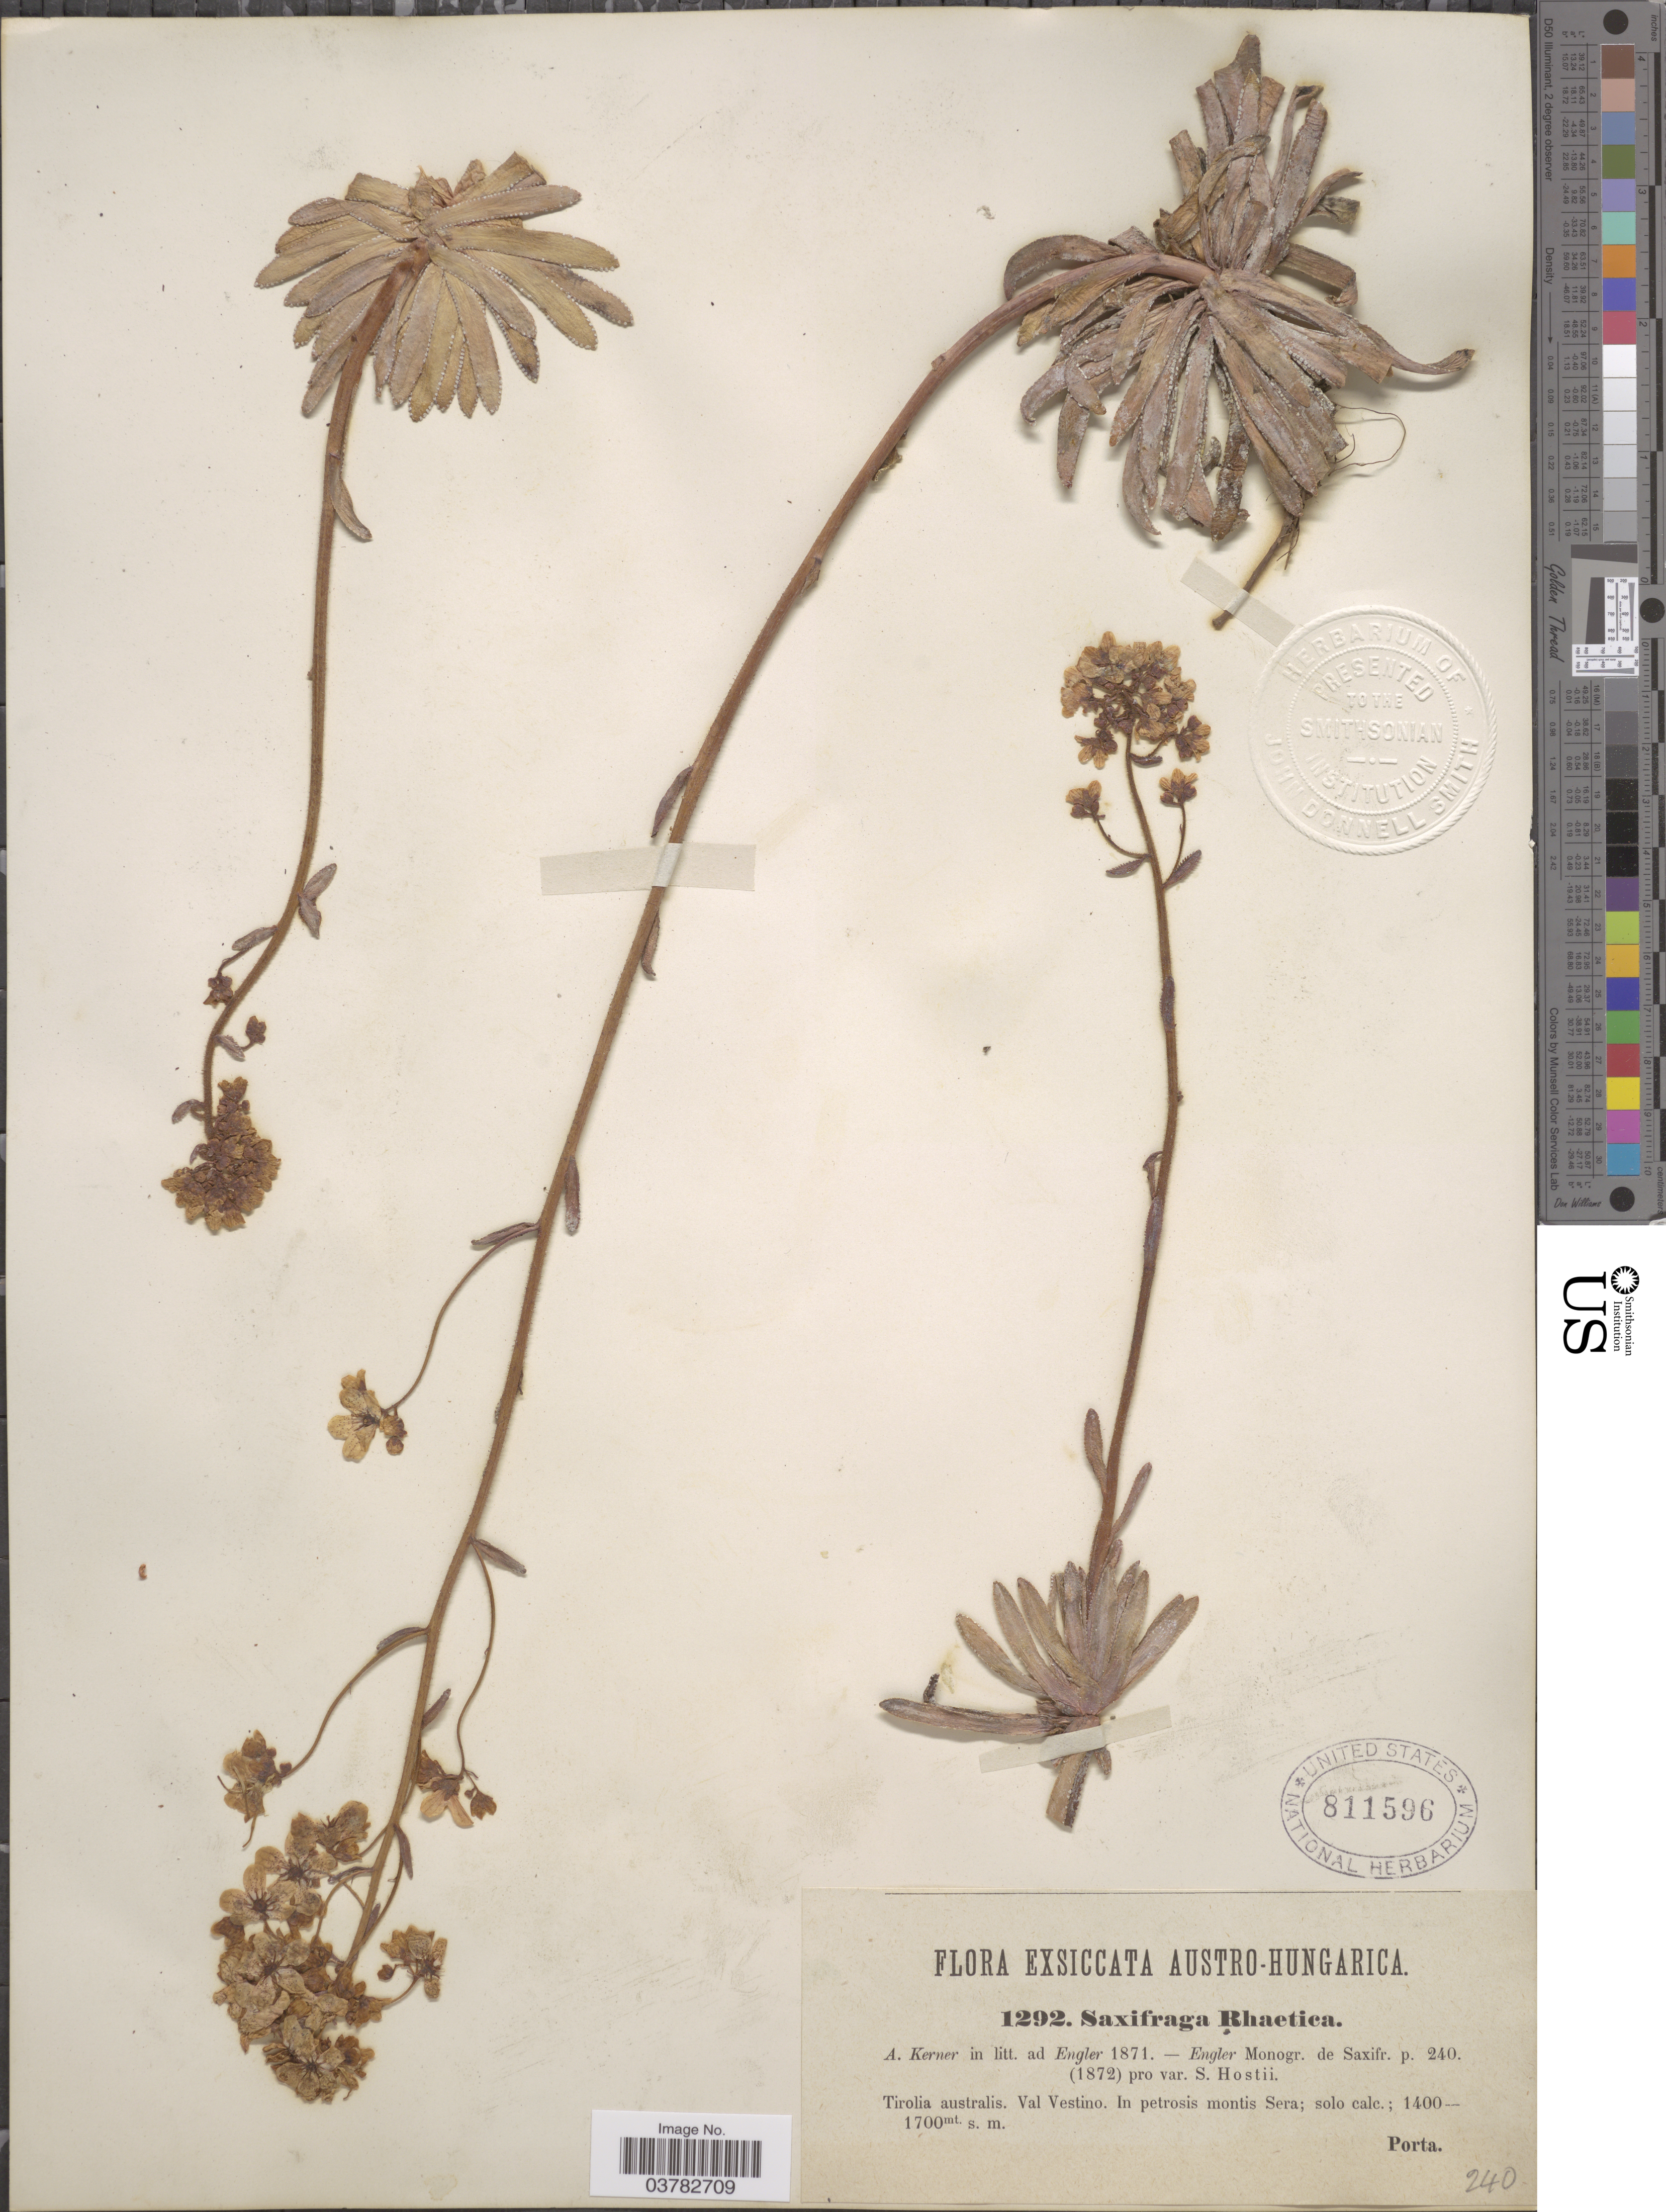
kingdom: Plantae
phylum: Tracheophyta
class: Magnoliopsida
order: Saxifragales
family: Saxifragaceae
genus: Saxifraga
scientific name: Saxifraga rhaetica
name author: A. Kern.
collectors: -- Porta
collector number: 1292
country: Italy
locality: Austro Hungarica. Tirolia australis. Val Vestino. In petrosis montis Sera.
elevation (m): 1400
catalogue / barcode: US 811596